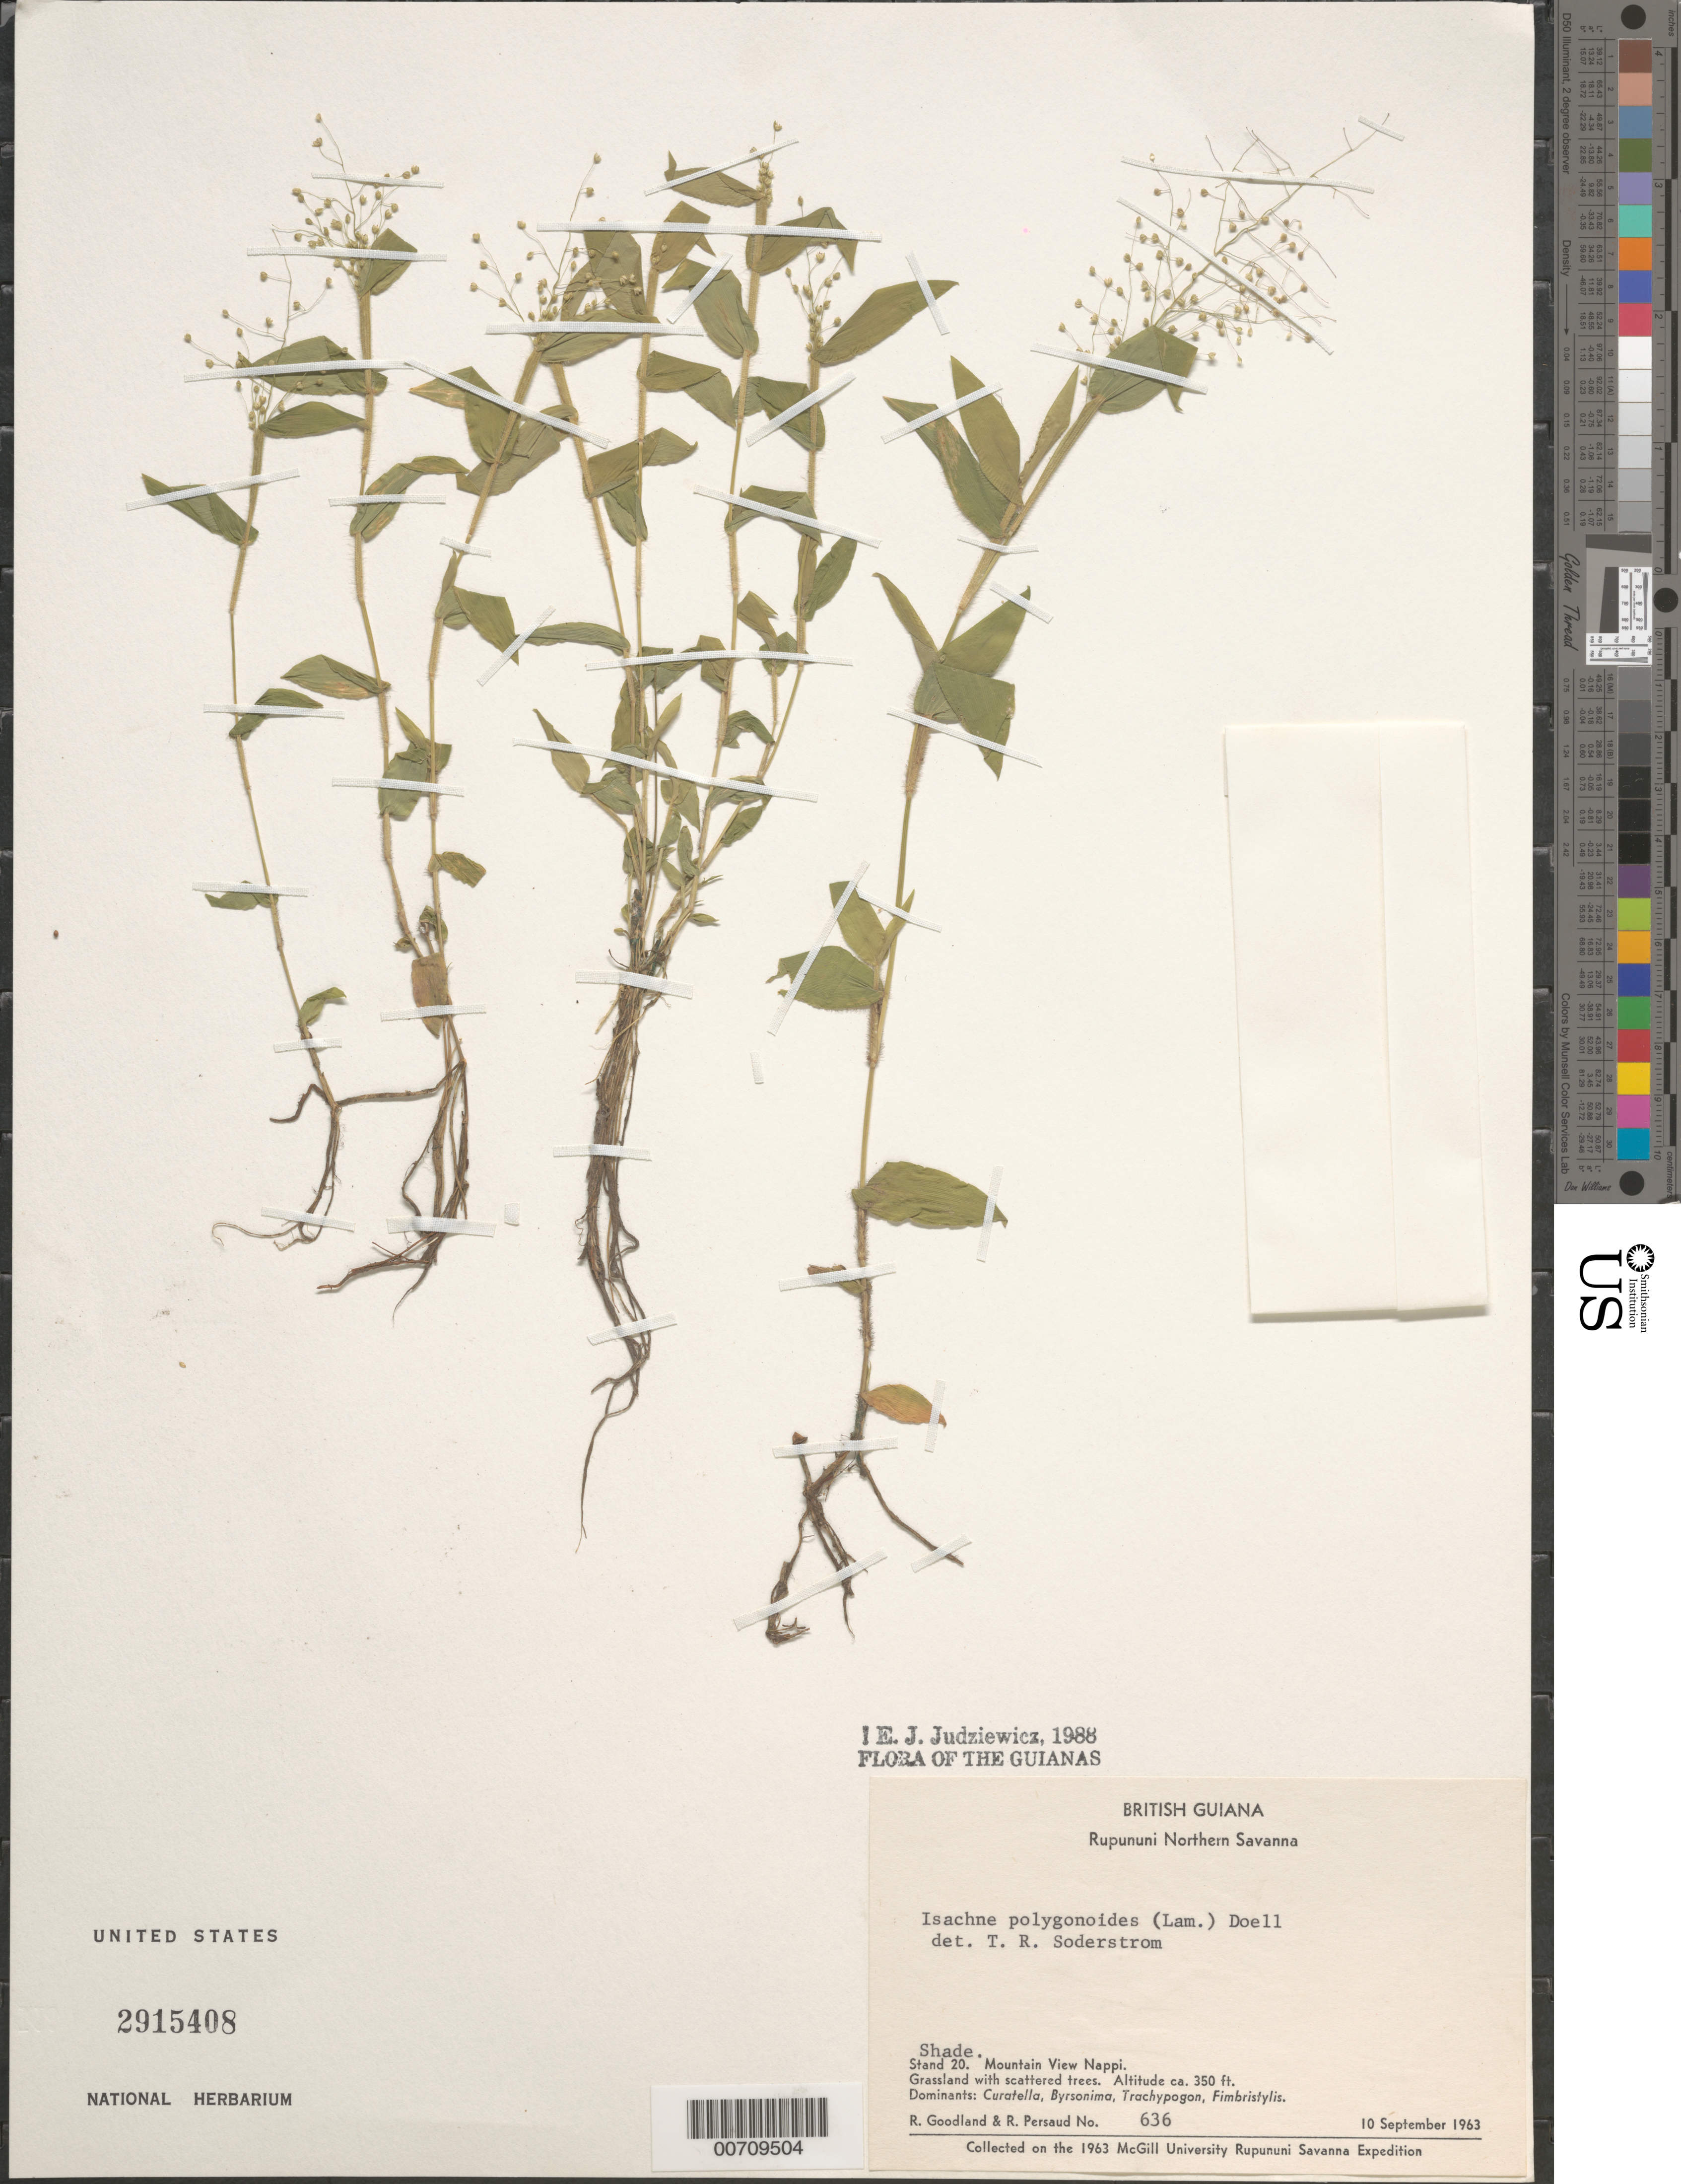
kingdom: Plantae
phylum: Tracheophyta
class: Liliopsida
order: Poales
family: Poaceae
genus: Isachne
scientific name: Isachne polygonoides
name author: (Lam.) Döll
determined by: Soderstrom, T. R.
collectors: R. Goodland & R. Persaud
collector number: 636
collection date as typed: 10-Sep-63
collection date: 1963-09-10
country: Guyana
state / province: U. Takutu-U. Essequibo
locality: Rupununi Northern Savanna, Mountain View, Nappi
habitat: Grassland with scattered trees. Dominants: Curatella, Byrsonima, Trachypogon, Fimbristylis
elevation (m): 107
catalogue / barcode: US 2915408